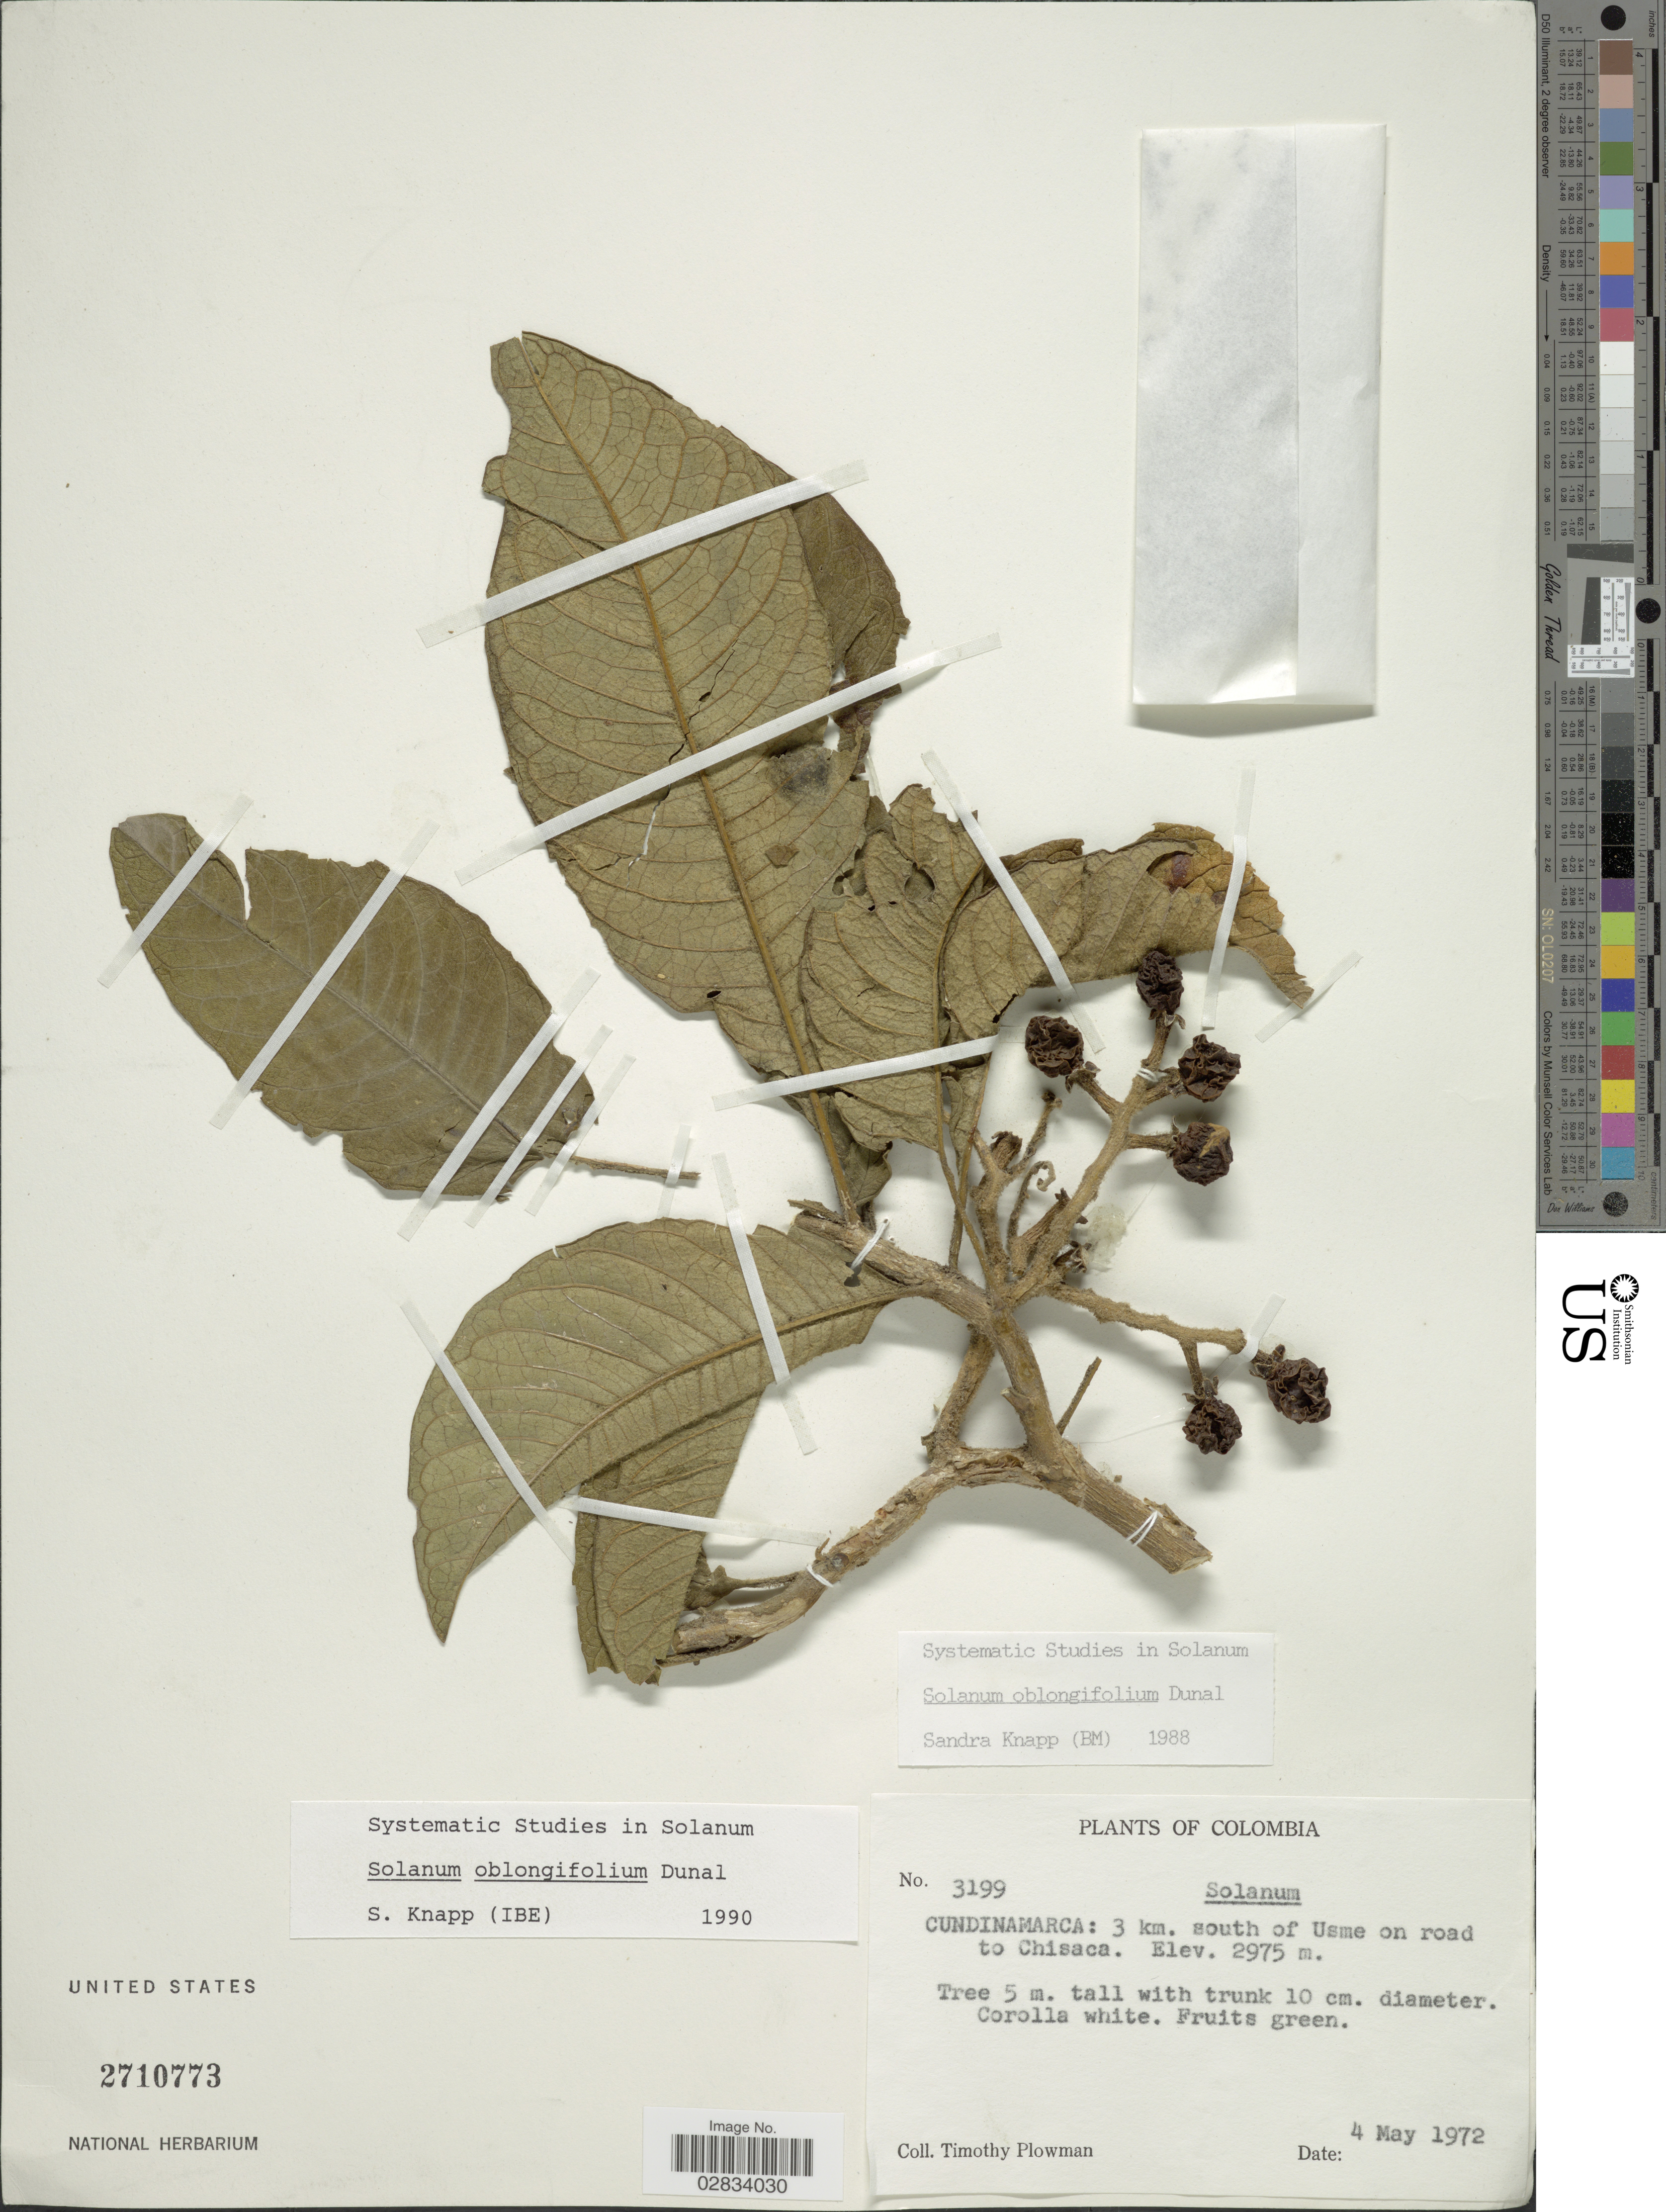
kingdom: Plantae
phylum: Tracheophyta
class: Magnoliopsida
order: Solanales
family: Solanaceae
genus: Solanum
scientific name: Solanum oblongifolium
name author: Duval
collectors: T. Plowman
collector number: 3199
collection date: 1972-05-04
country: Colombia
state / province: Cundinamarca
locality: Cundinamarca: 3 km. south of Usme on road to Chisaca.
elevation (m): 2975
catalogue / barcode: US 2710773